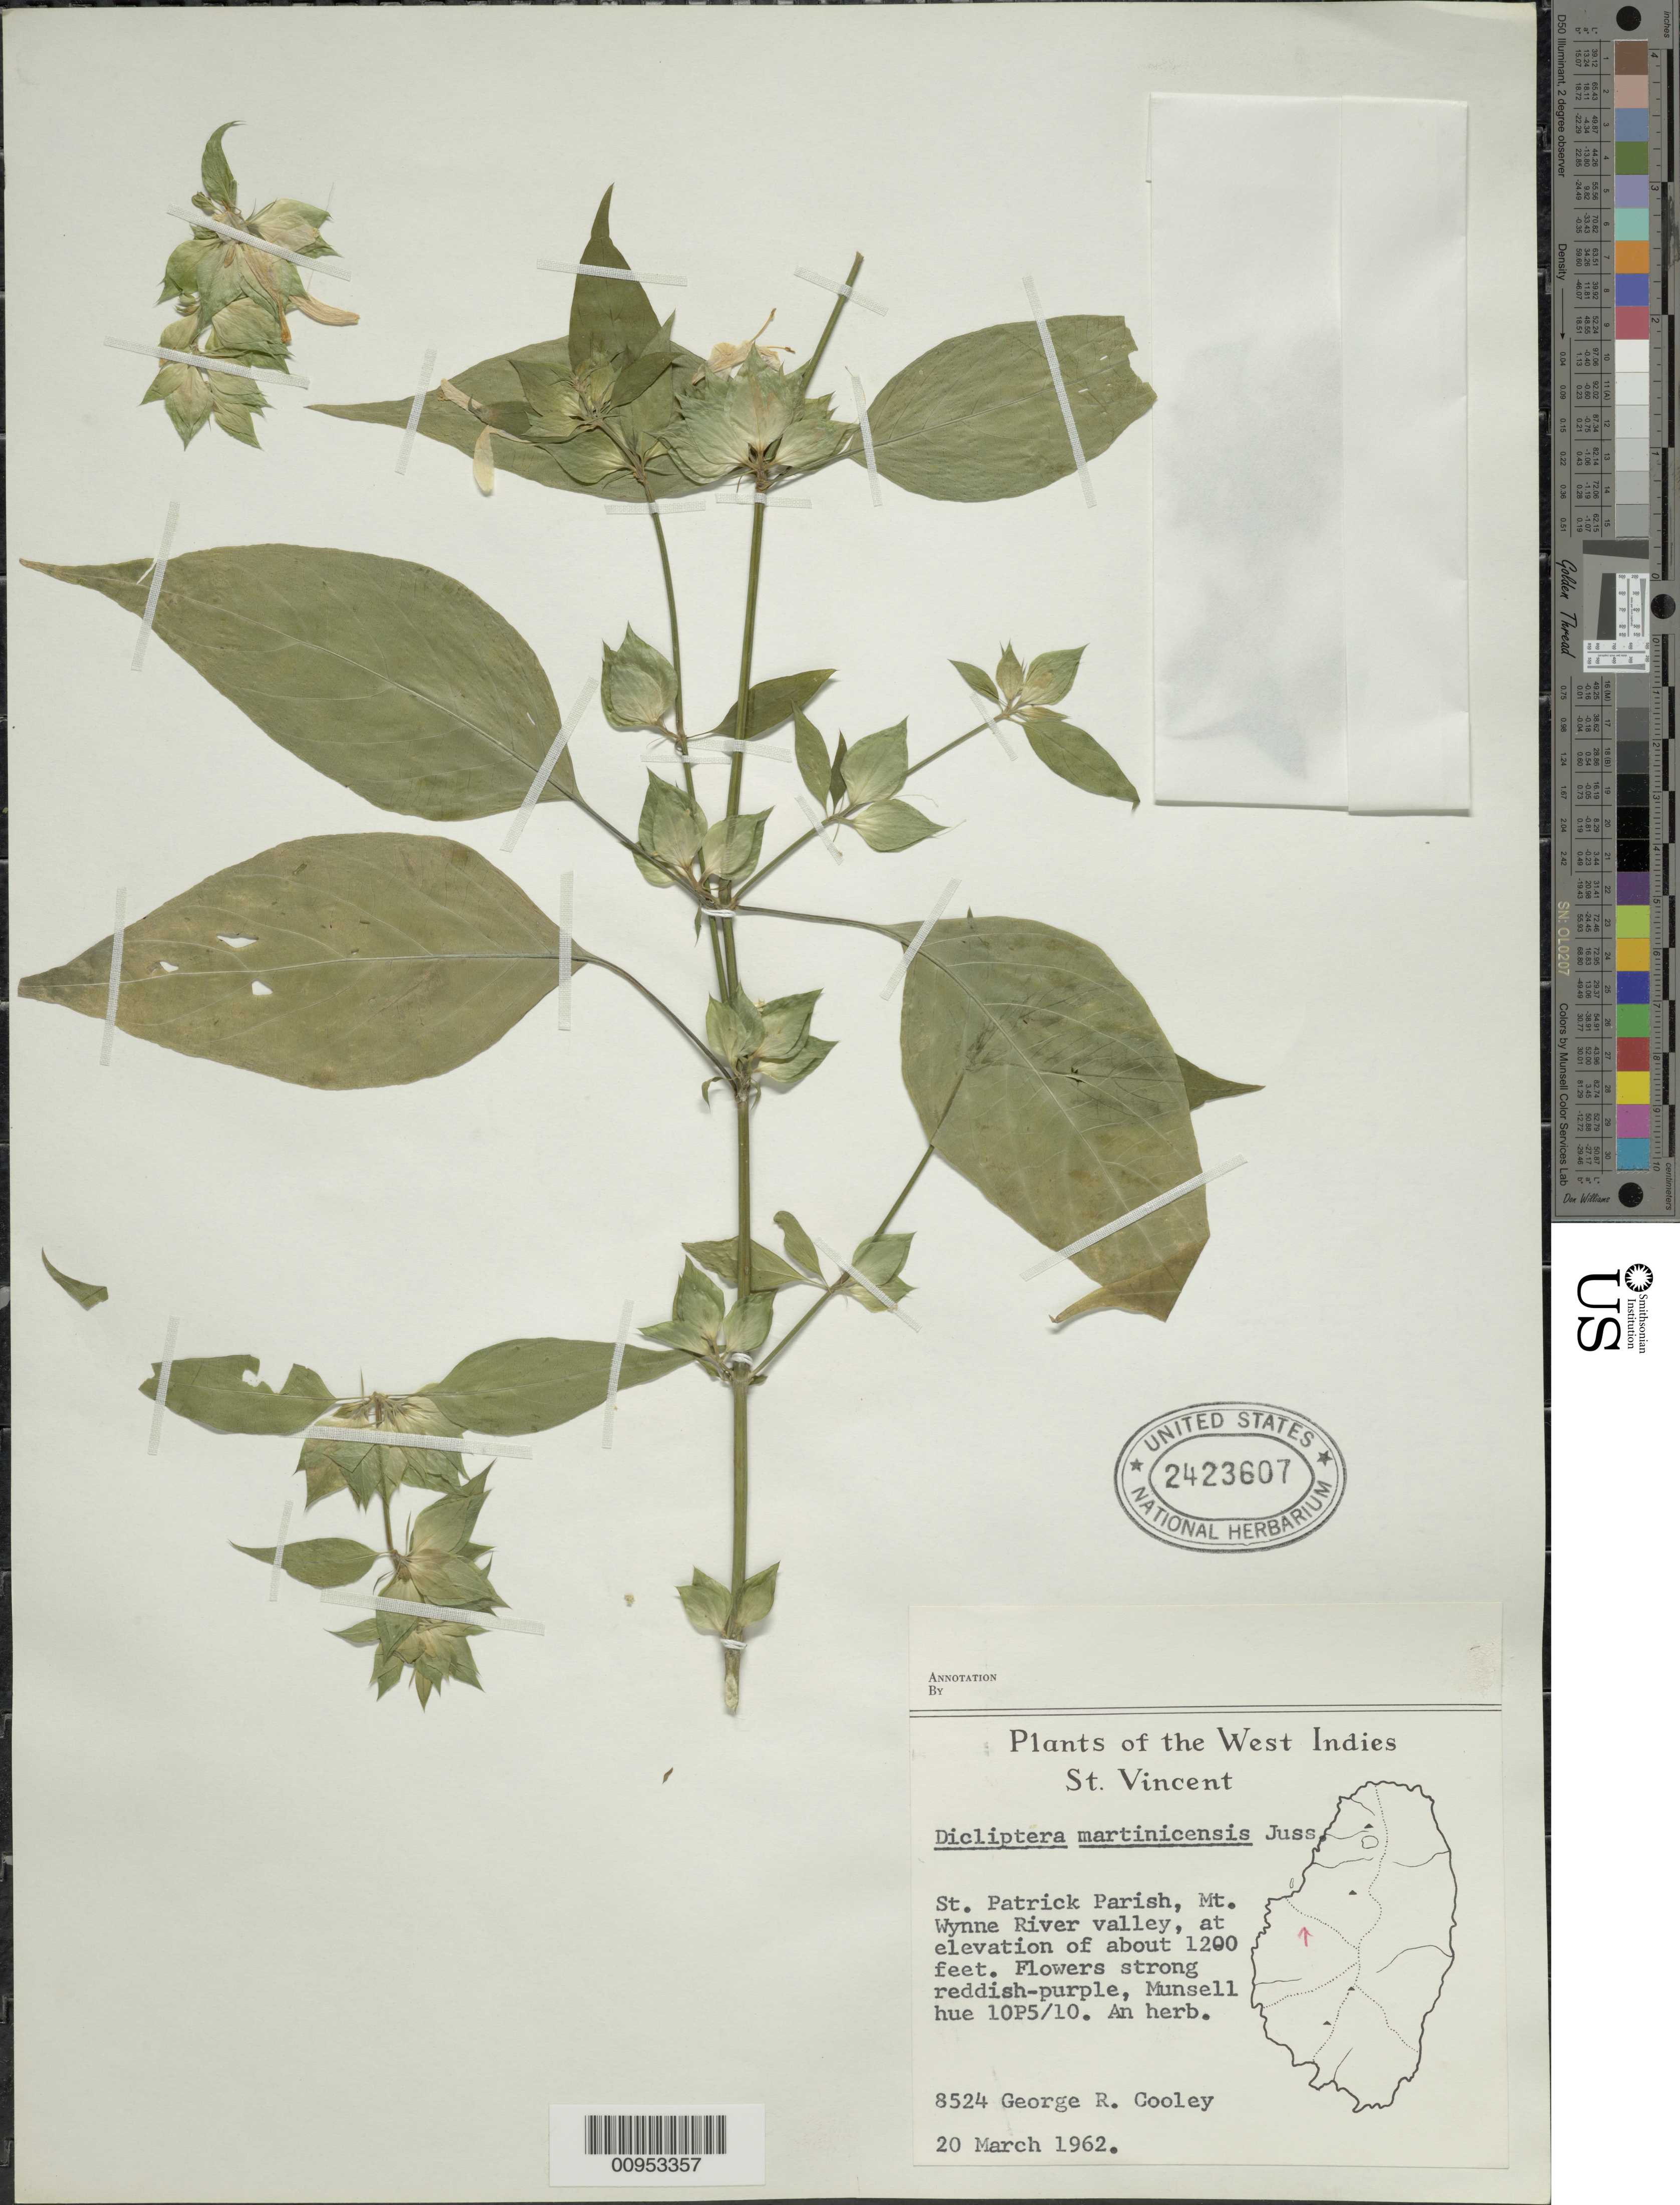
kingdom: Plantae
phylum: Tracheophyta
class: Magnoliopsida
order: Lamiales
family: Acanthaceae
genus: Dicliptera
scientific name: Dicliptera martinicensis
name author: (Jacq.) Juss.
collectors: G. R. Cooley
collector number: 8524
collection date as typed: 20 Mar 1962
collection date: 1962-03-20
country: St. Vincent - Grenadines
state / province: Saint Patrick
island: St. Vincent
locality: Mt. Wynne River valley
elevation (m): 366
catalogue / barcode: US 2423607